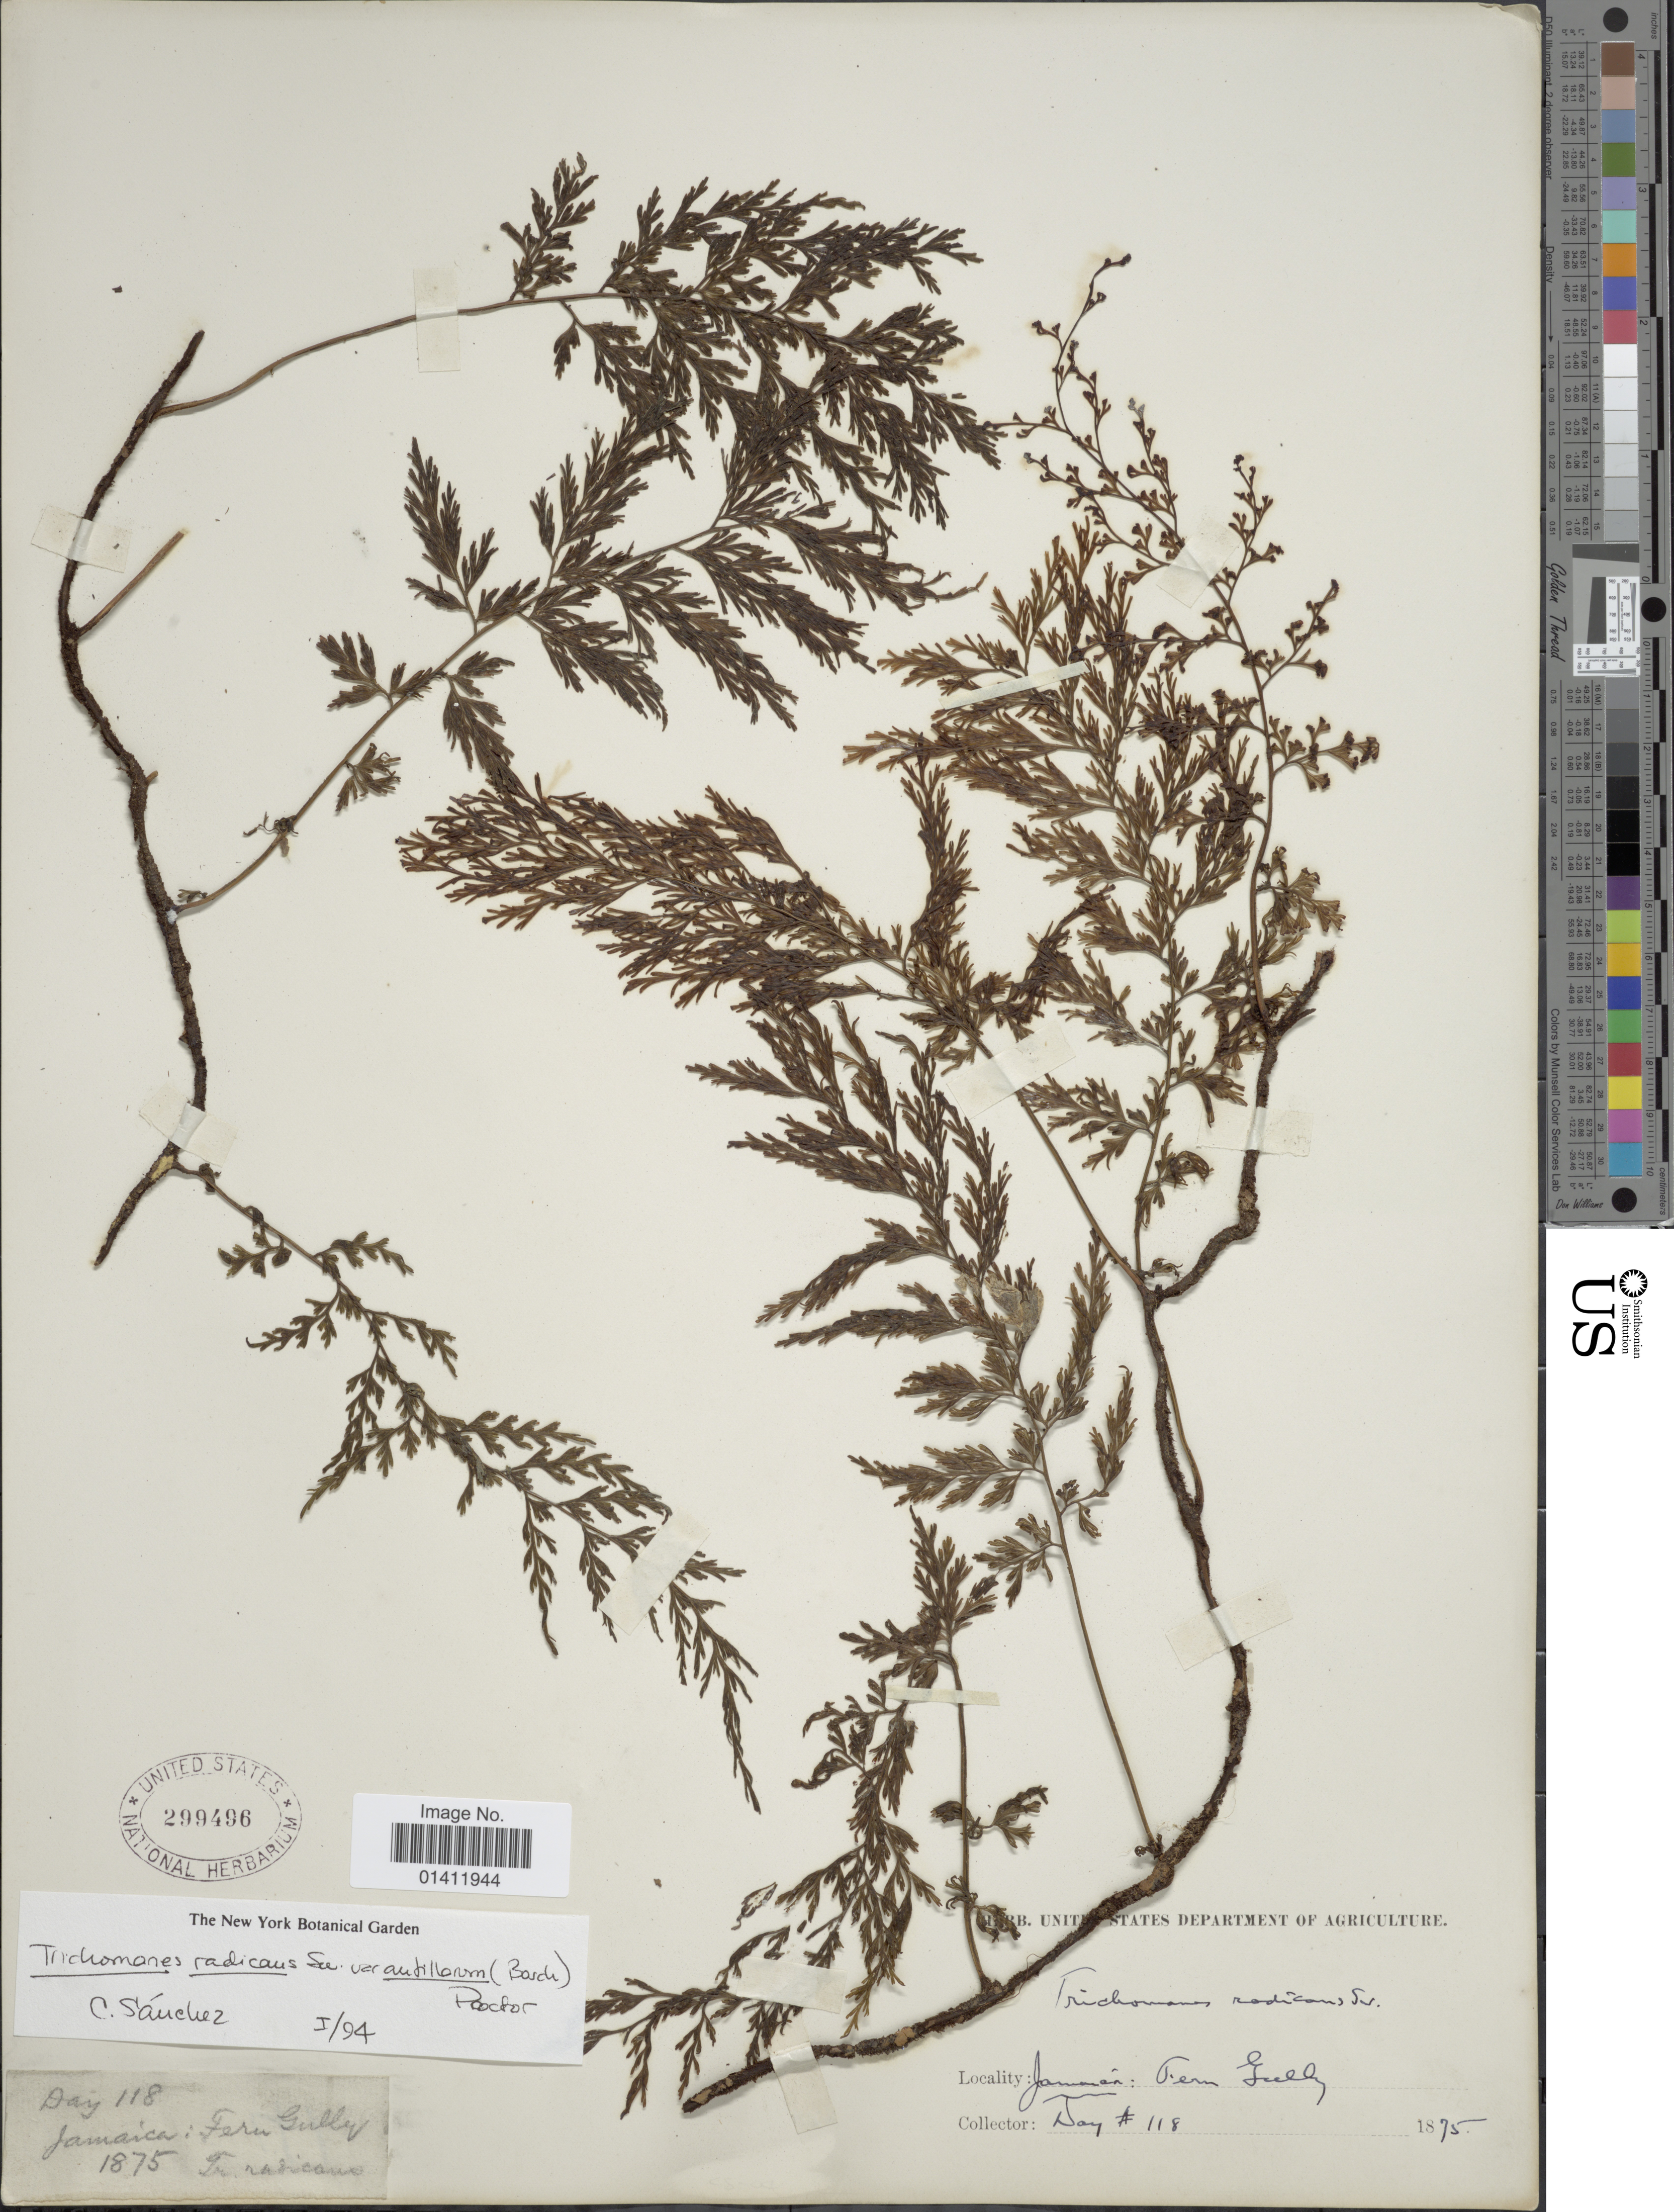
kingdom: Plantae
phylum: Tracheophyta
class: Polypodiopsida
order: Hymenophyllales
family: Hymenophyllaceae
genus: Vandenboschia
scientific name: Vandenboschia radicans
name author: (Sw.) Copel.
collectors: Day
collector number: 118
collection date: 1875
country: Jamaica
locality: Fern Gully.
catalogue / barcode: US 299496